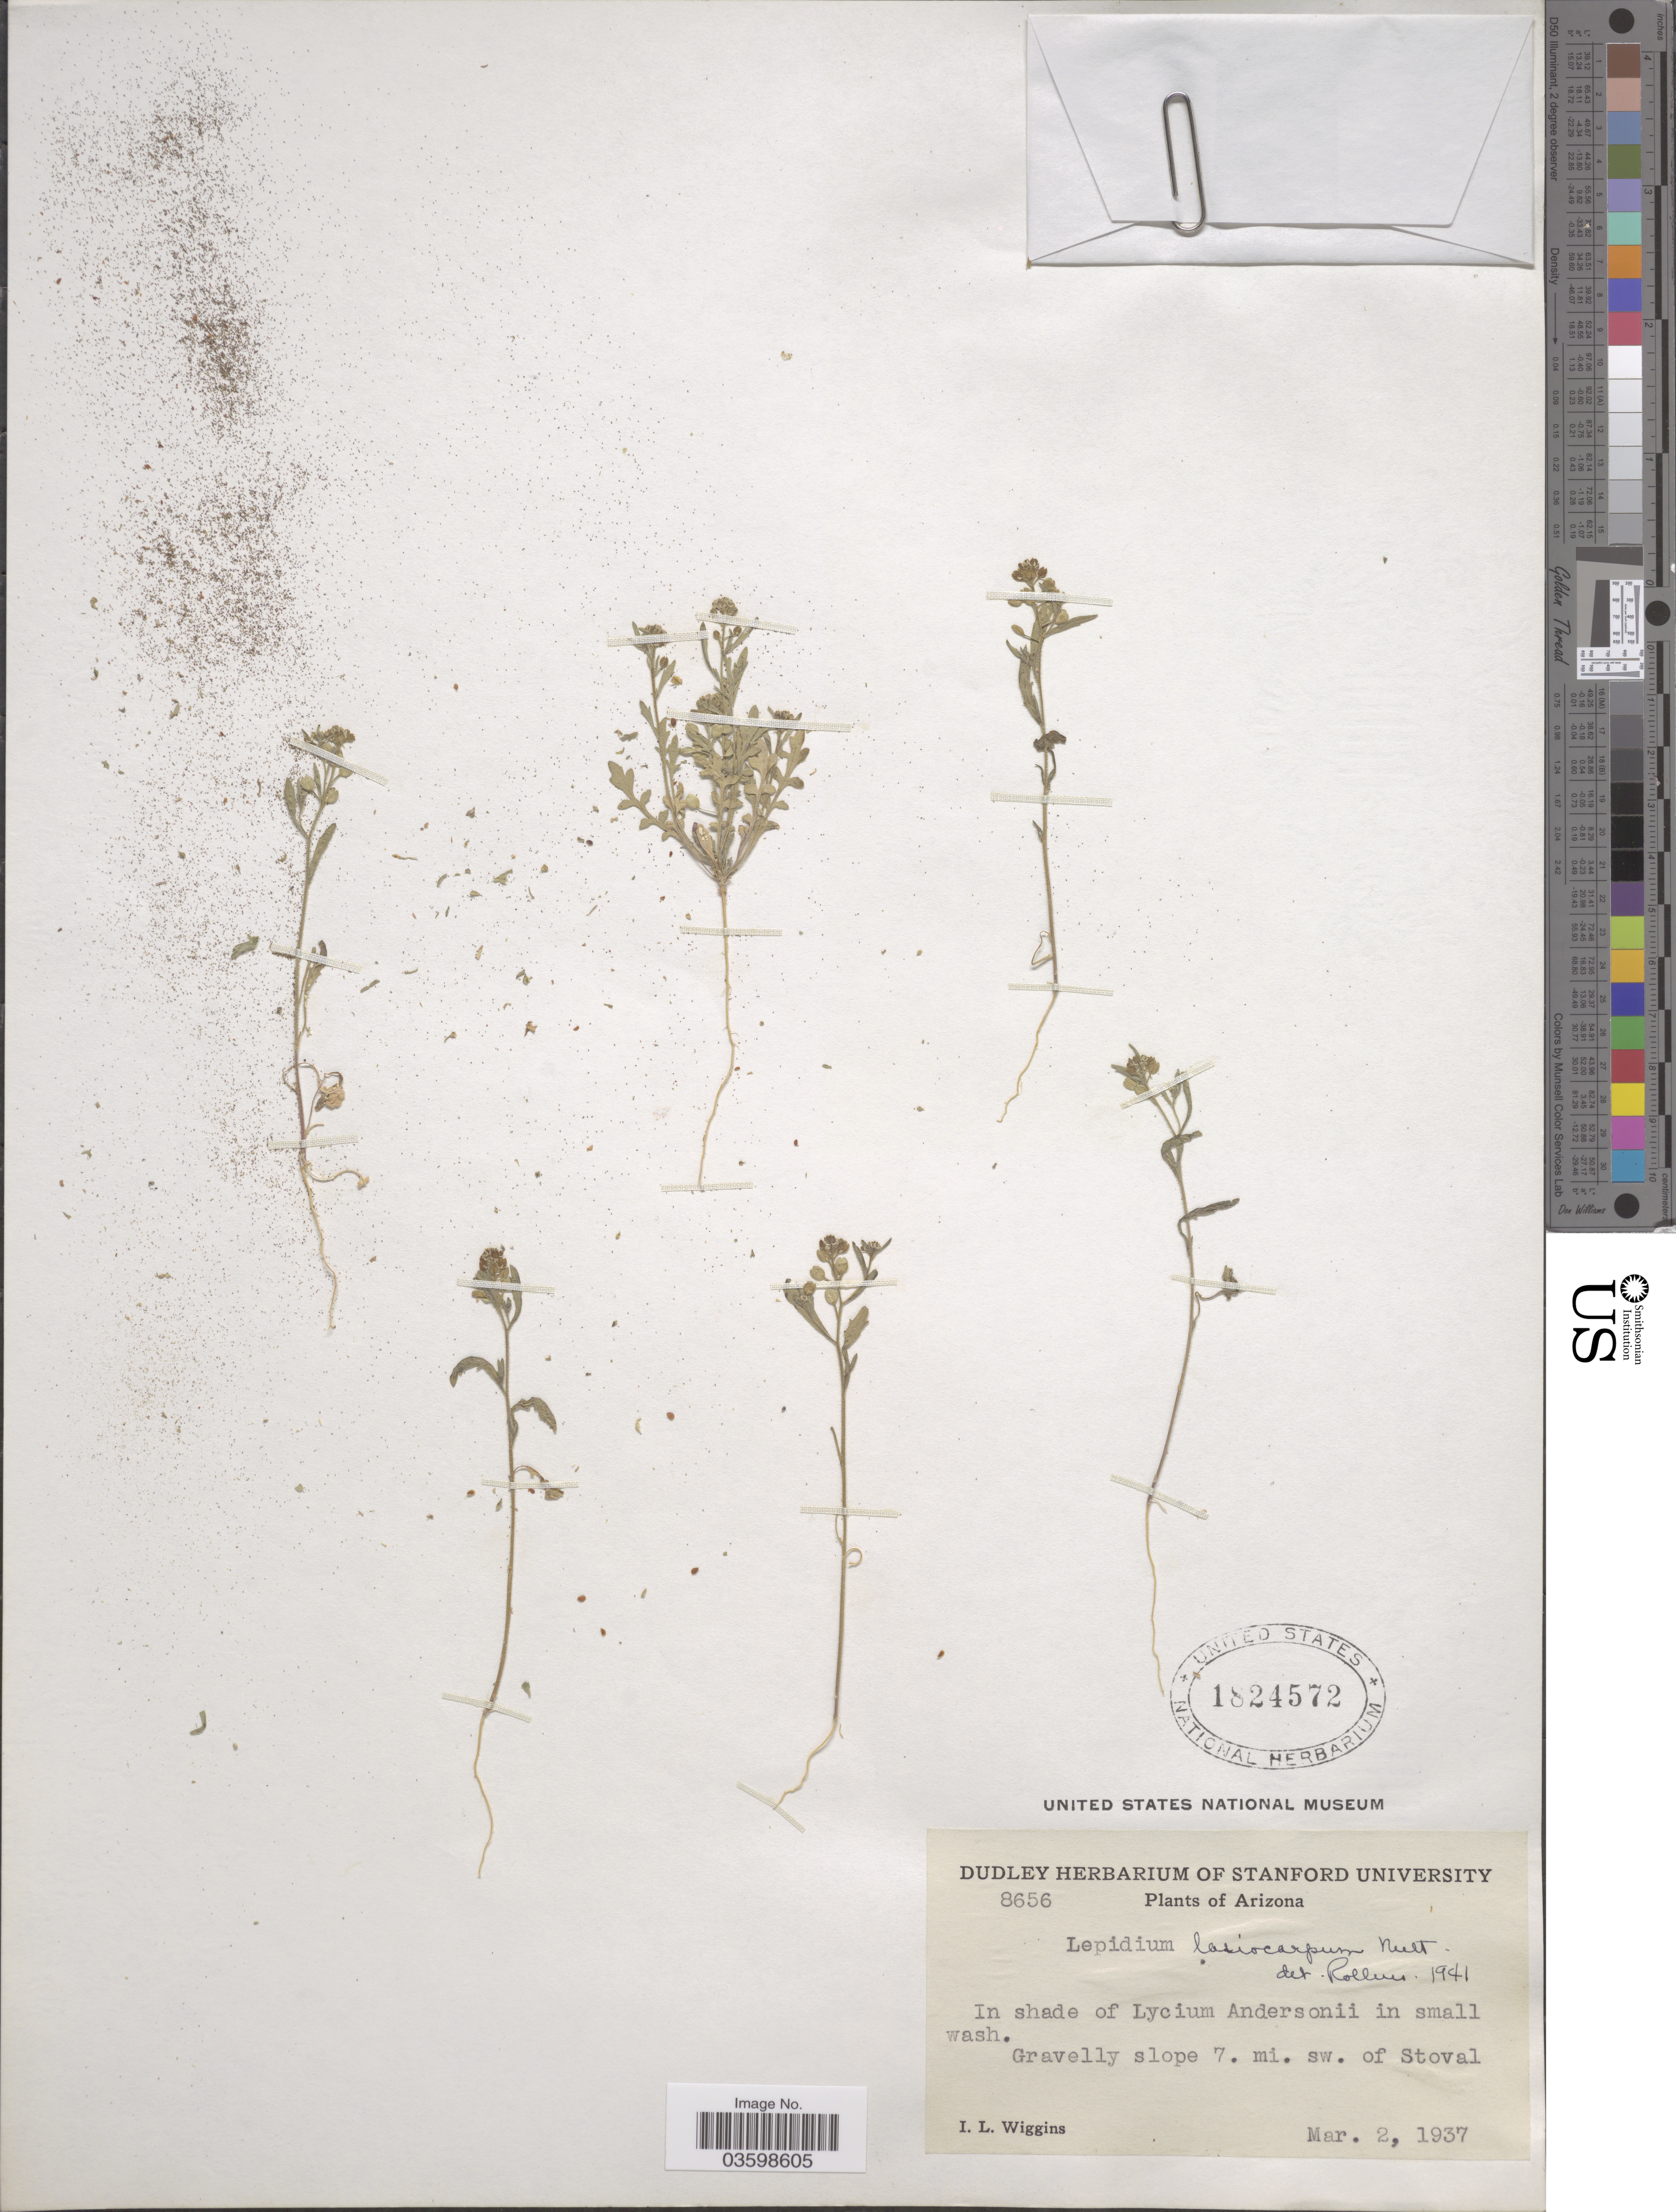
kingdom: Plantae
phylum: Tracheophyta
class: Magnoliopsida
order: Brassicales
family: Brassicaceae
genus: Lepidium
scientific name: Lepidium lasiocarpum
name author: Nutt.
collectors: I. L. Wiggins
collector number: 8656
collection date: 1937-03-02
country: United States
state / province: Arizona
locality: Gravelly slope 7. mi. sw. of Stoval.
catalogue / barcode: US 1824572